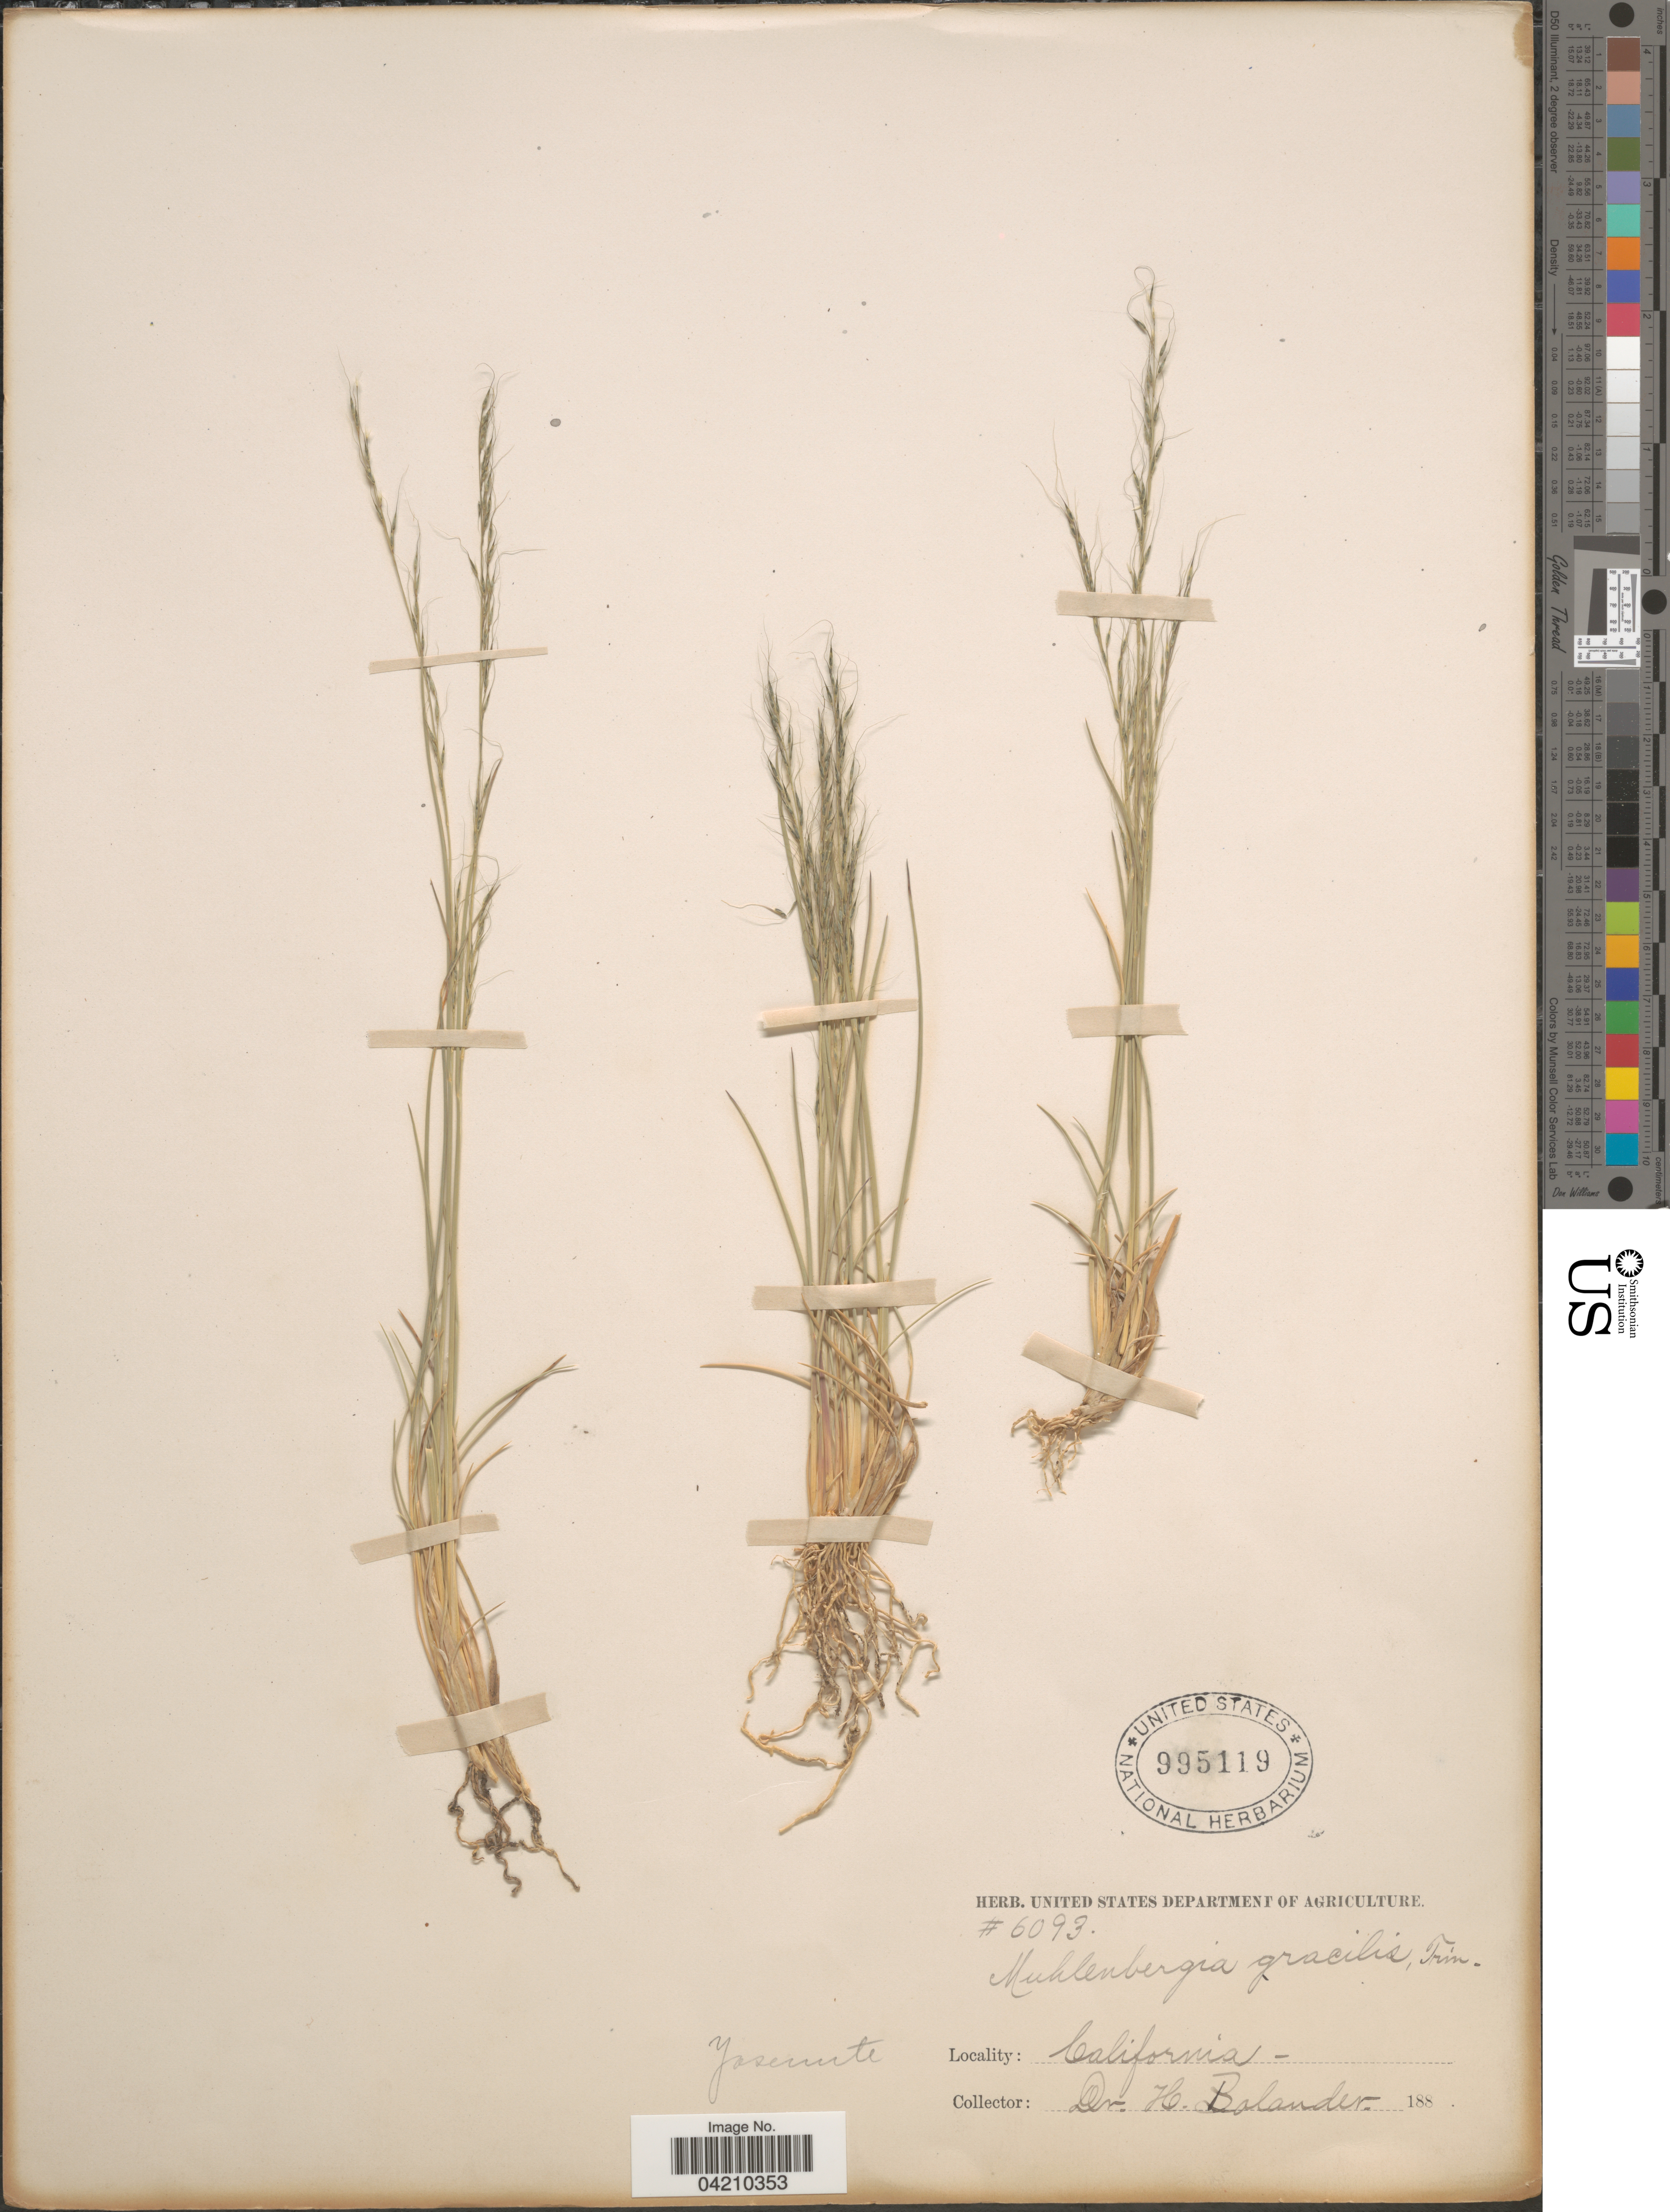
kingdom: Plantae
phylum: Tracheophyta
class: Liliopsida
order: Poales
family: Poaceae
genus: Muhlenbergia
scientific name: Muhlenbergia montana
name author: (Nutt.) Hitchc.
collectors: H. Bolander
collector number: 6093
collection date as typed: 188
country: United States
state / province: California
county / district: Mariposa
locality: Yosemite.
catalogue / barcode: US 995119